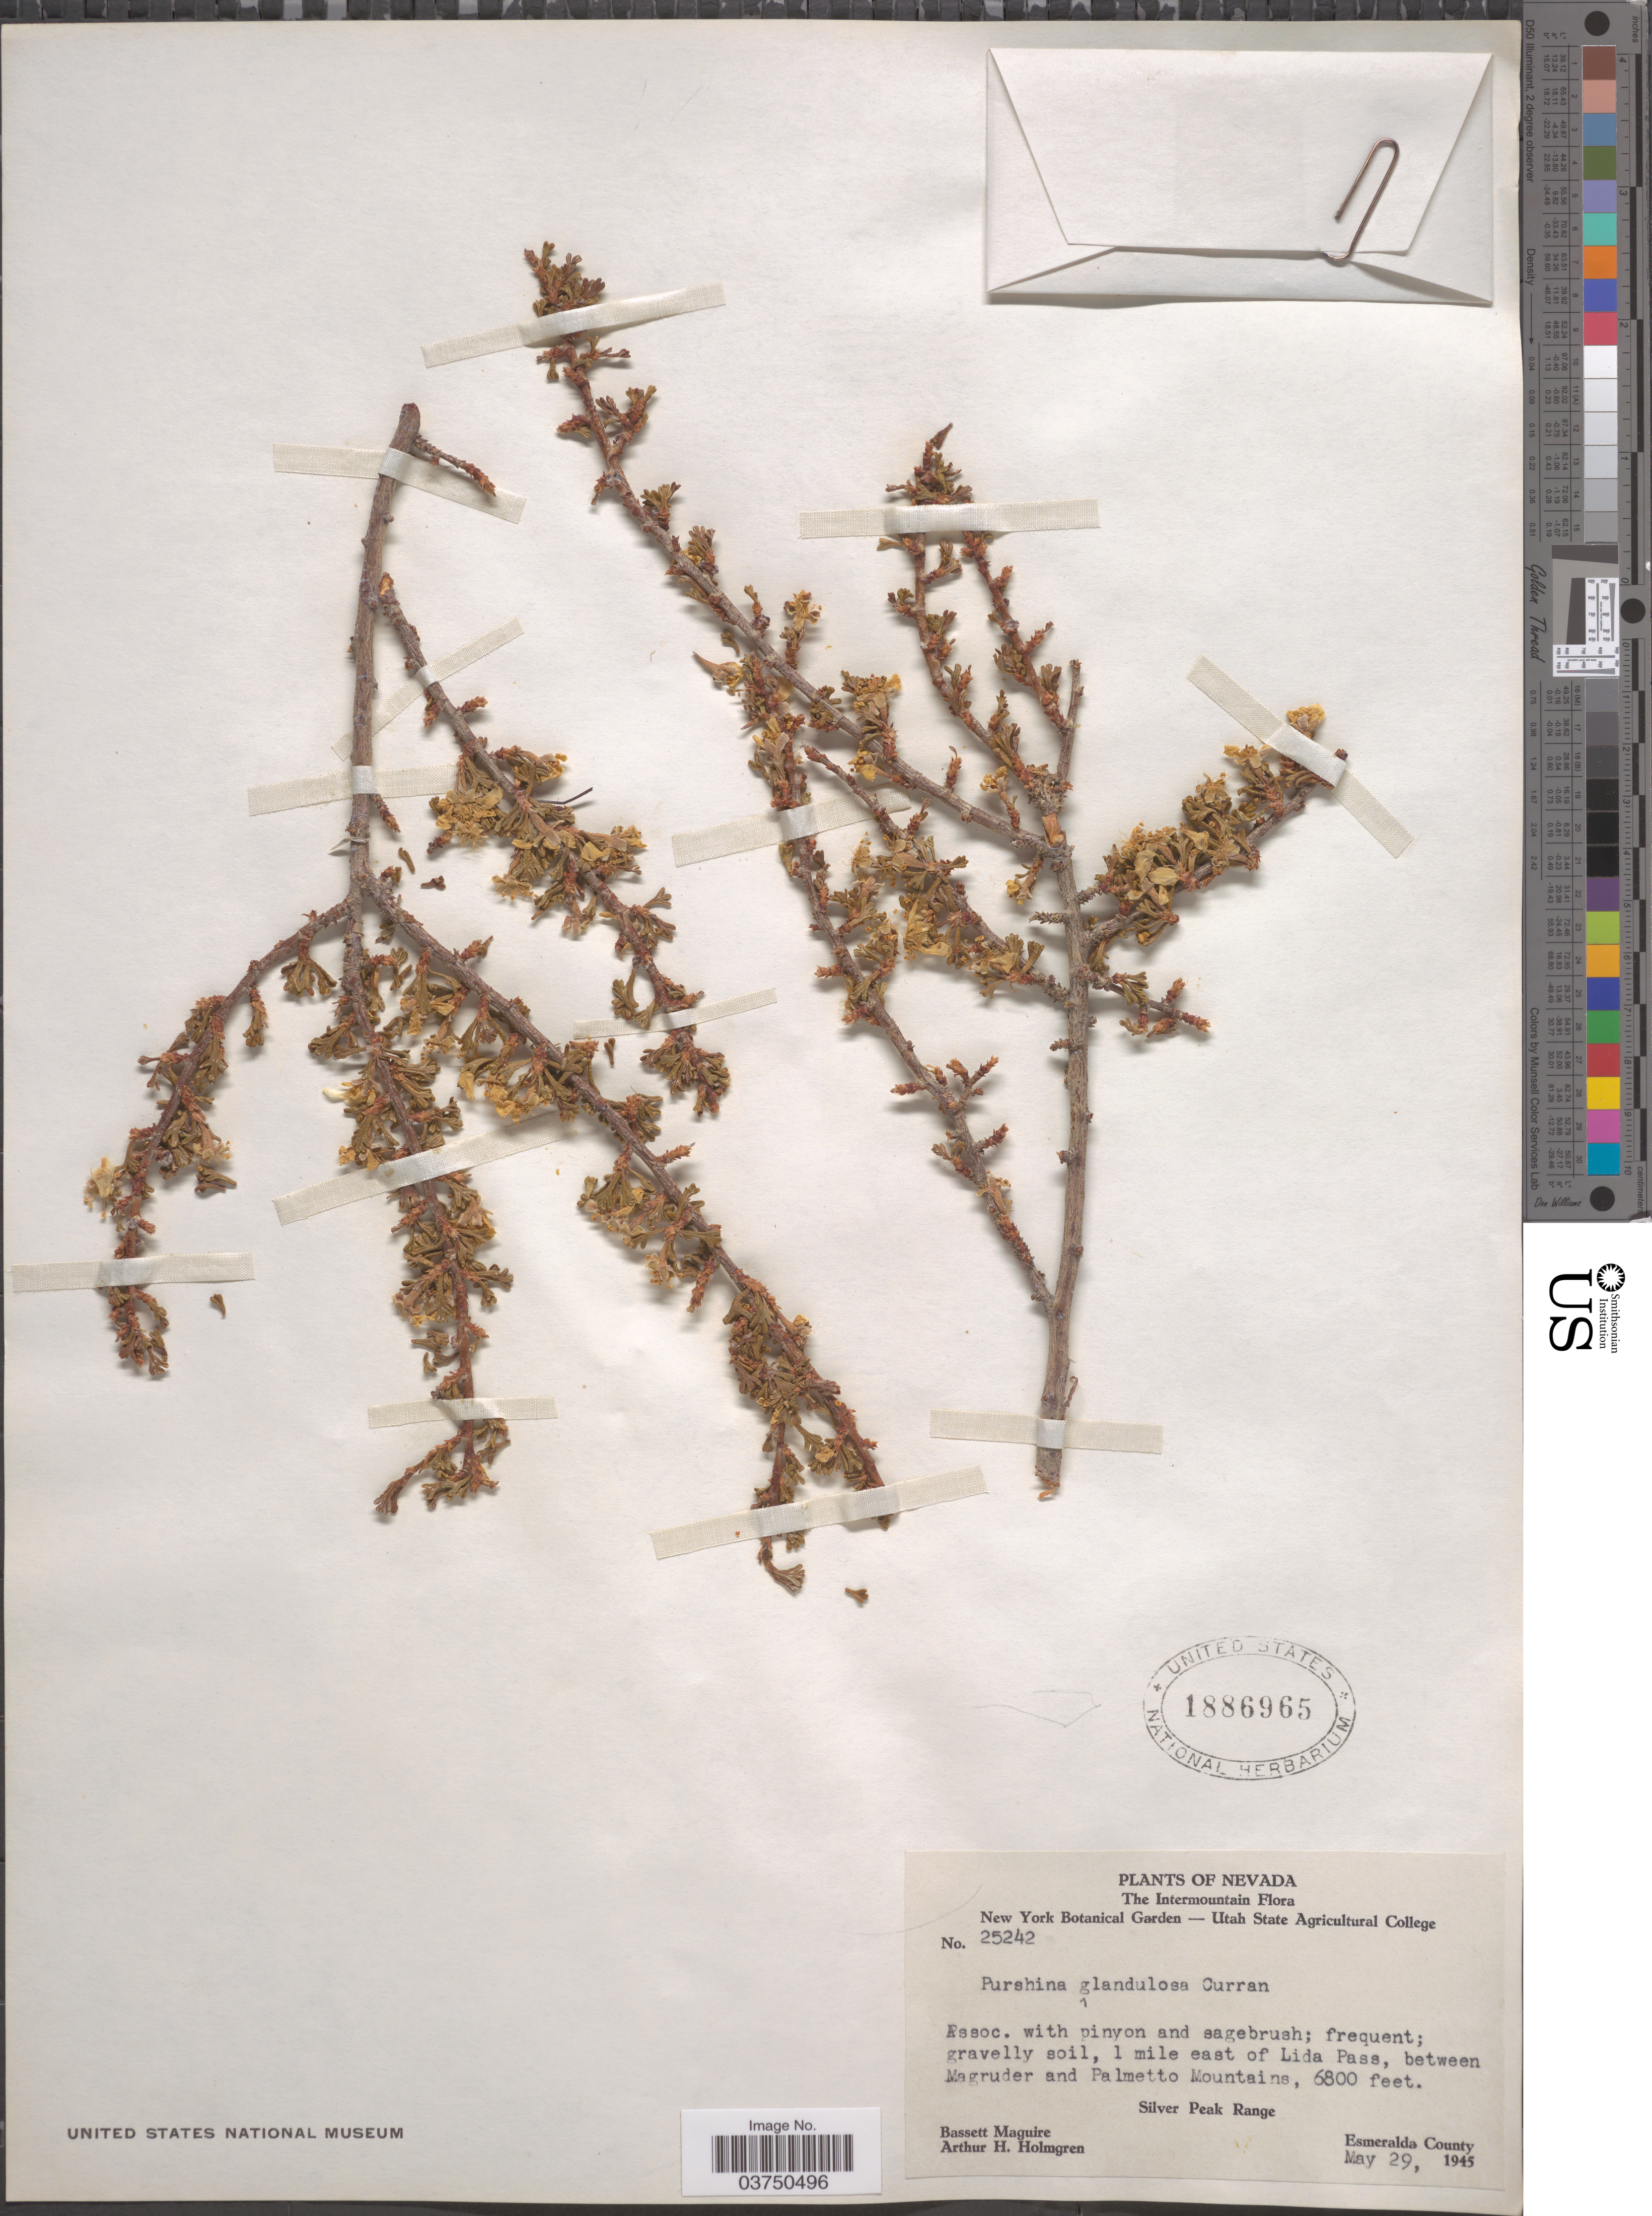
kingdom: Plantae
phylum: Tracheophyta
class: Magnoliopsida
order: Rosales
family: Rosaceae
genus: Purshia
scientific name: Purshia glandulosa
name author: Curran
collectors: B. Maguire & A. H. Holmgren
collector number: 25242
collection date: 1945-05-29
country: United States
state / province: Nevada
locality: The Intermountain. 1 mile east of Lida Pass, between Magruder and Palmetto Mountains, Silver Peak Range. Esmeralda County.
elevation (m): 2073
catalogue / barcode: US 1886965